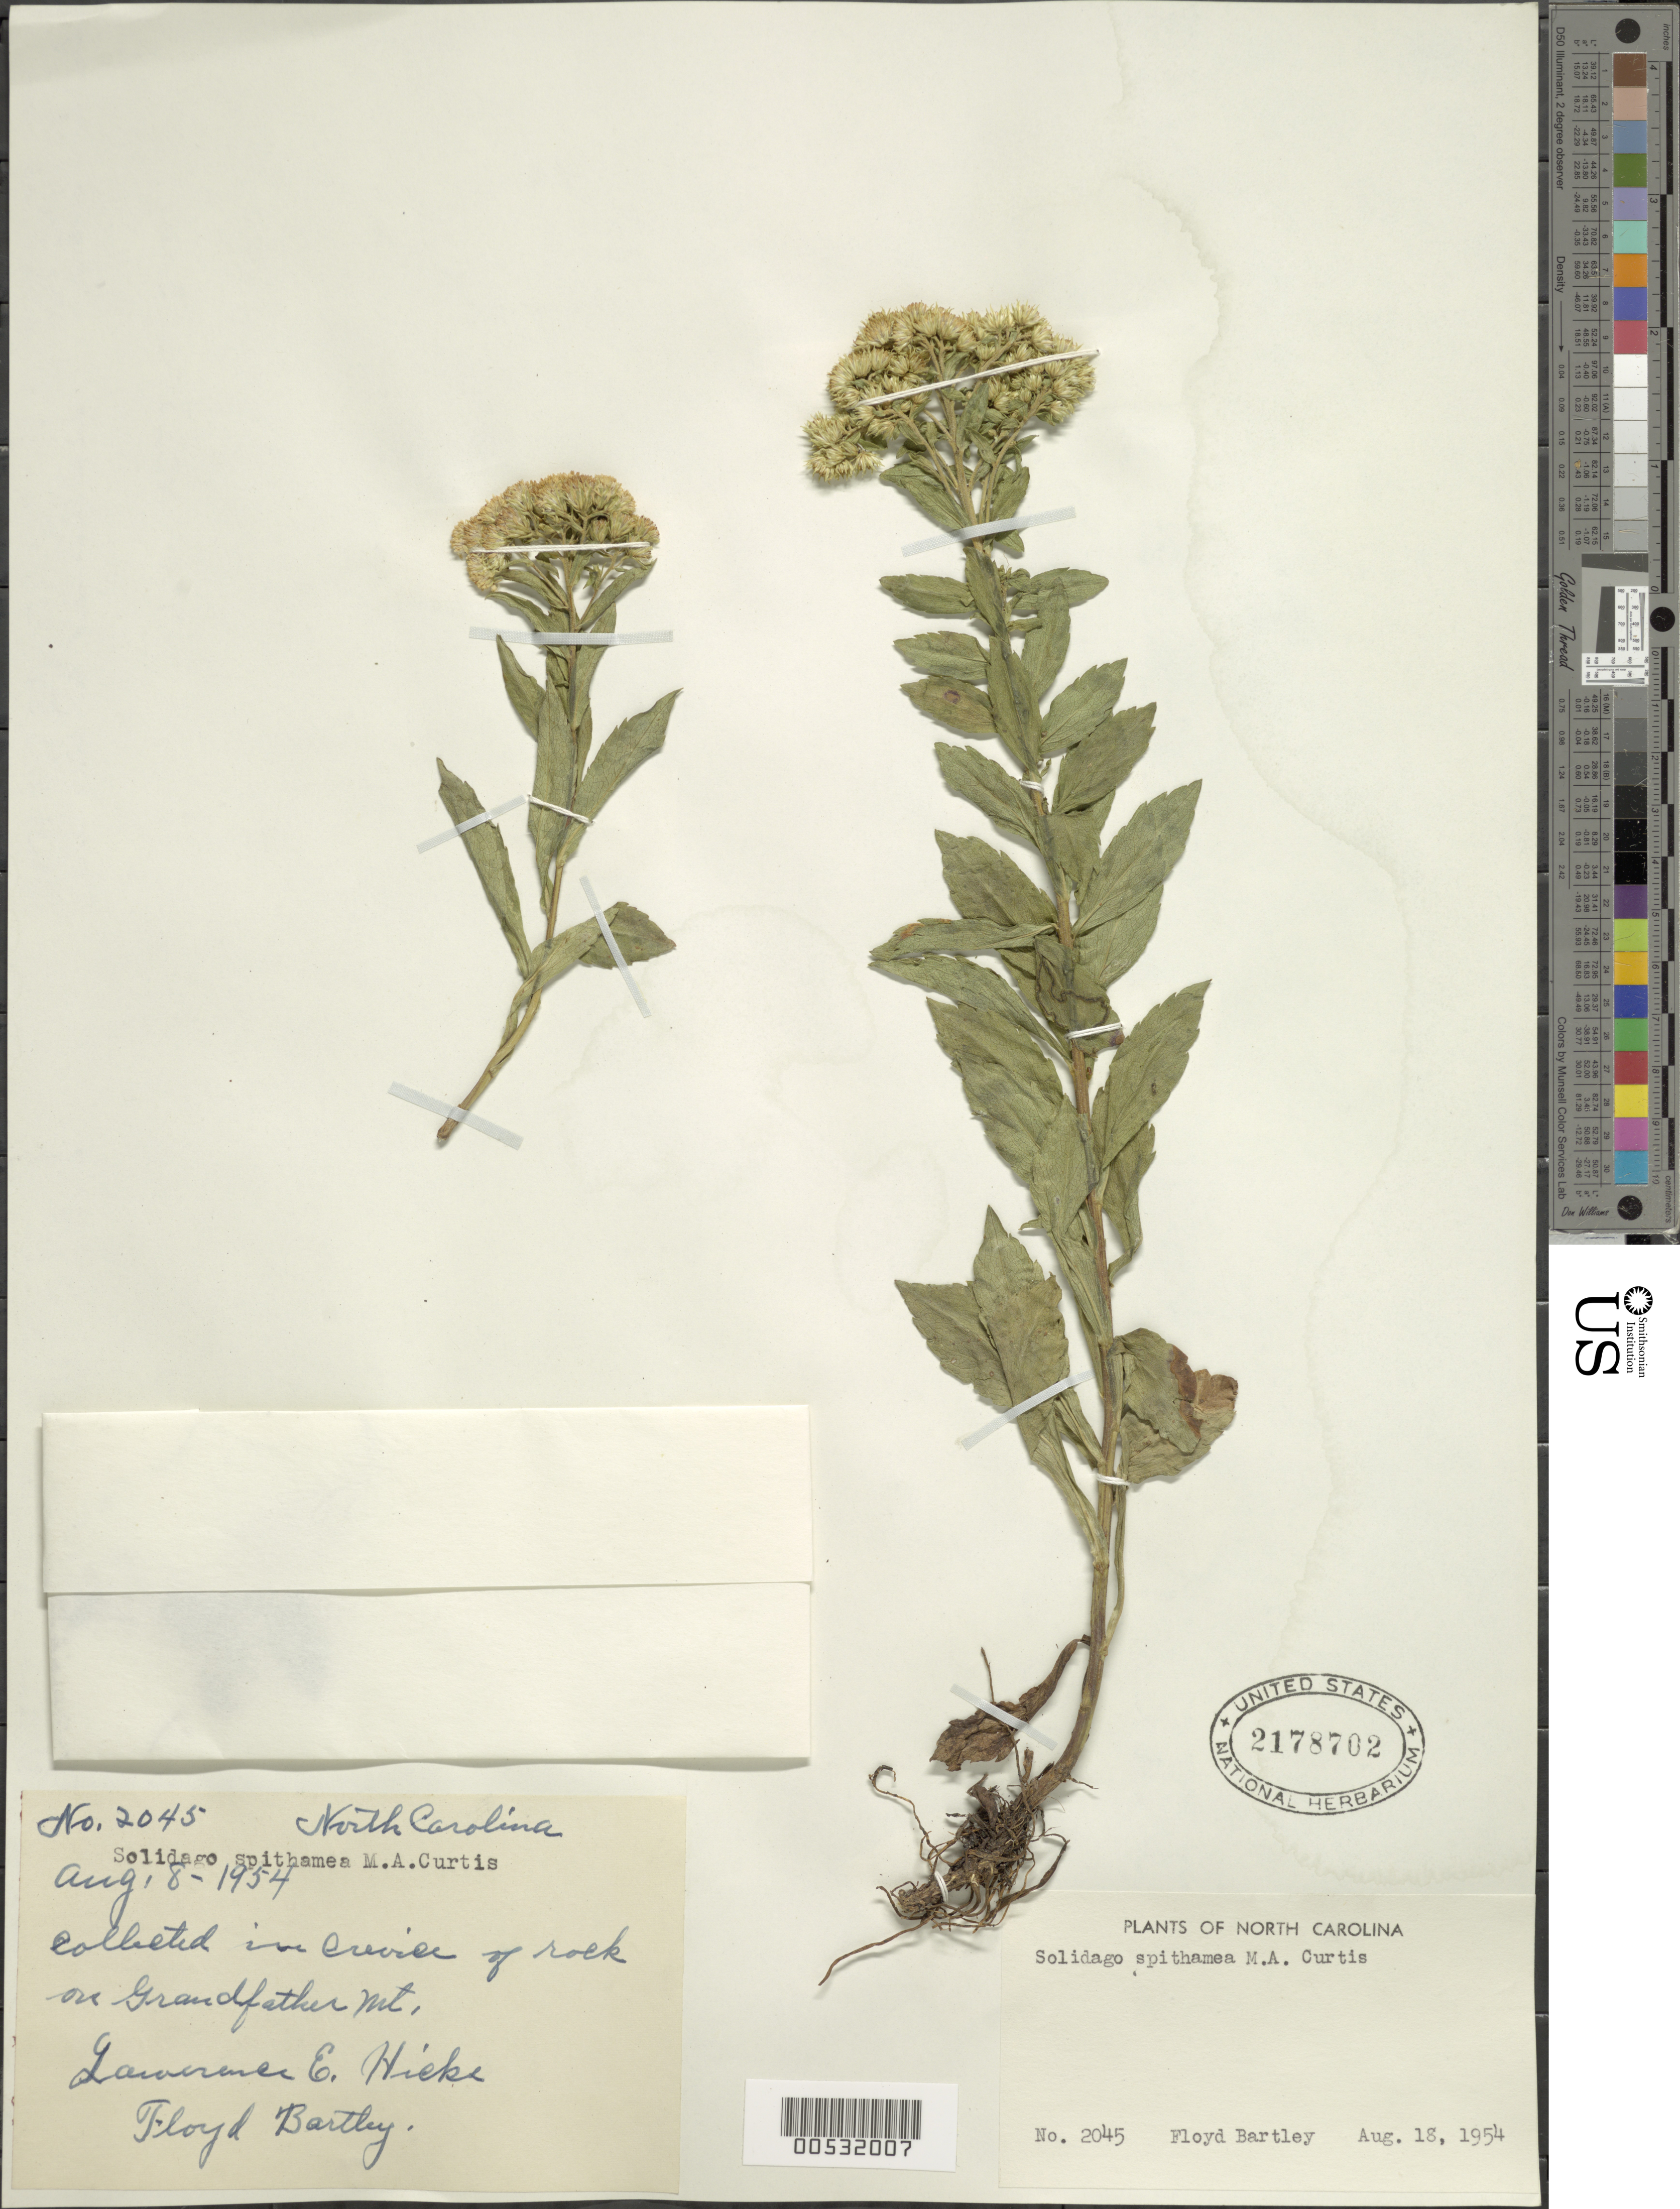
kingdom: Plantae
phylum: Tracheophyta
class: Magnoliopsida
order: Asterales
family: Asteraceae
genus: Solidago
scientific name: Solidago spithamaea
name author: M.A. Curtis ex A. Gray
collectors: F. Bartley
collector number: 2045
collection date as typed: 18 Aug 1954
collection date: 1954-08-18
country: United States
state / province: North Carolina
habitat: Collected in crevice of rock.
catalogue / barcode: US 2178702